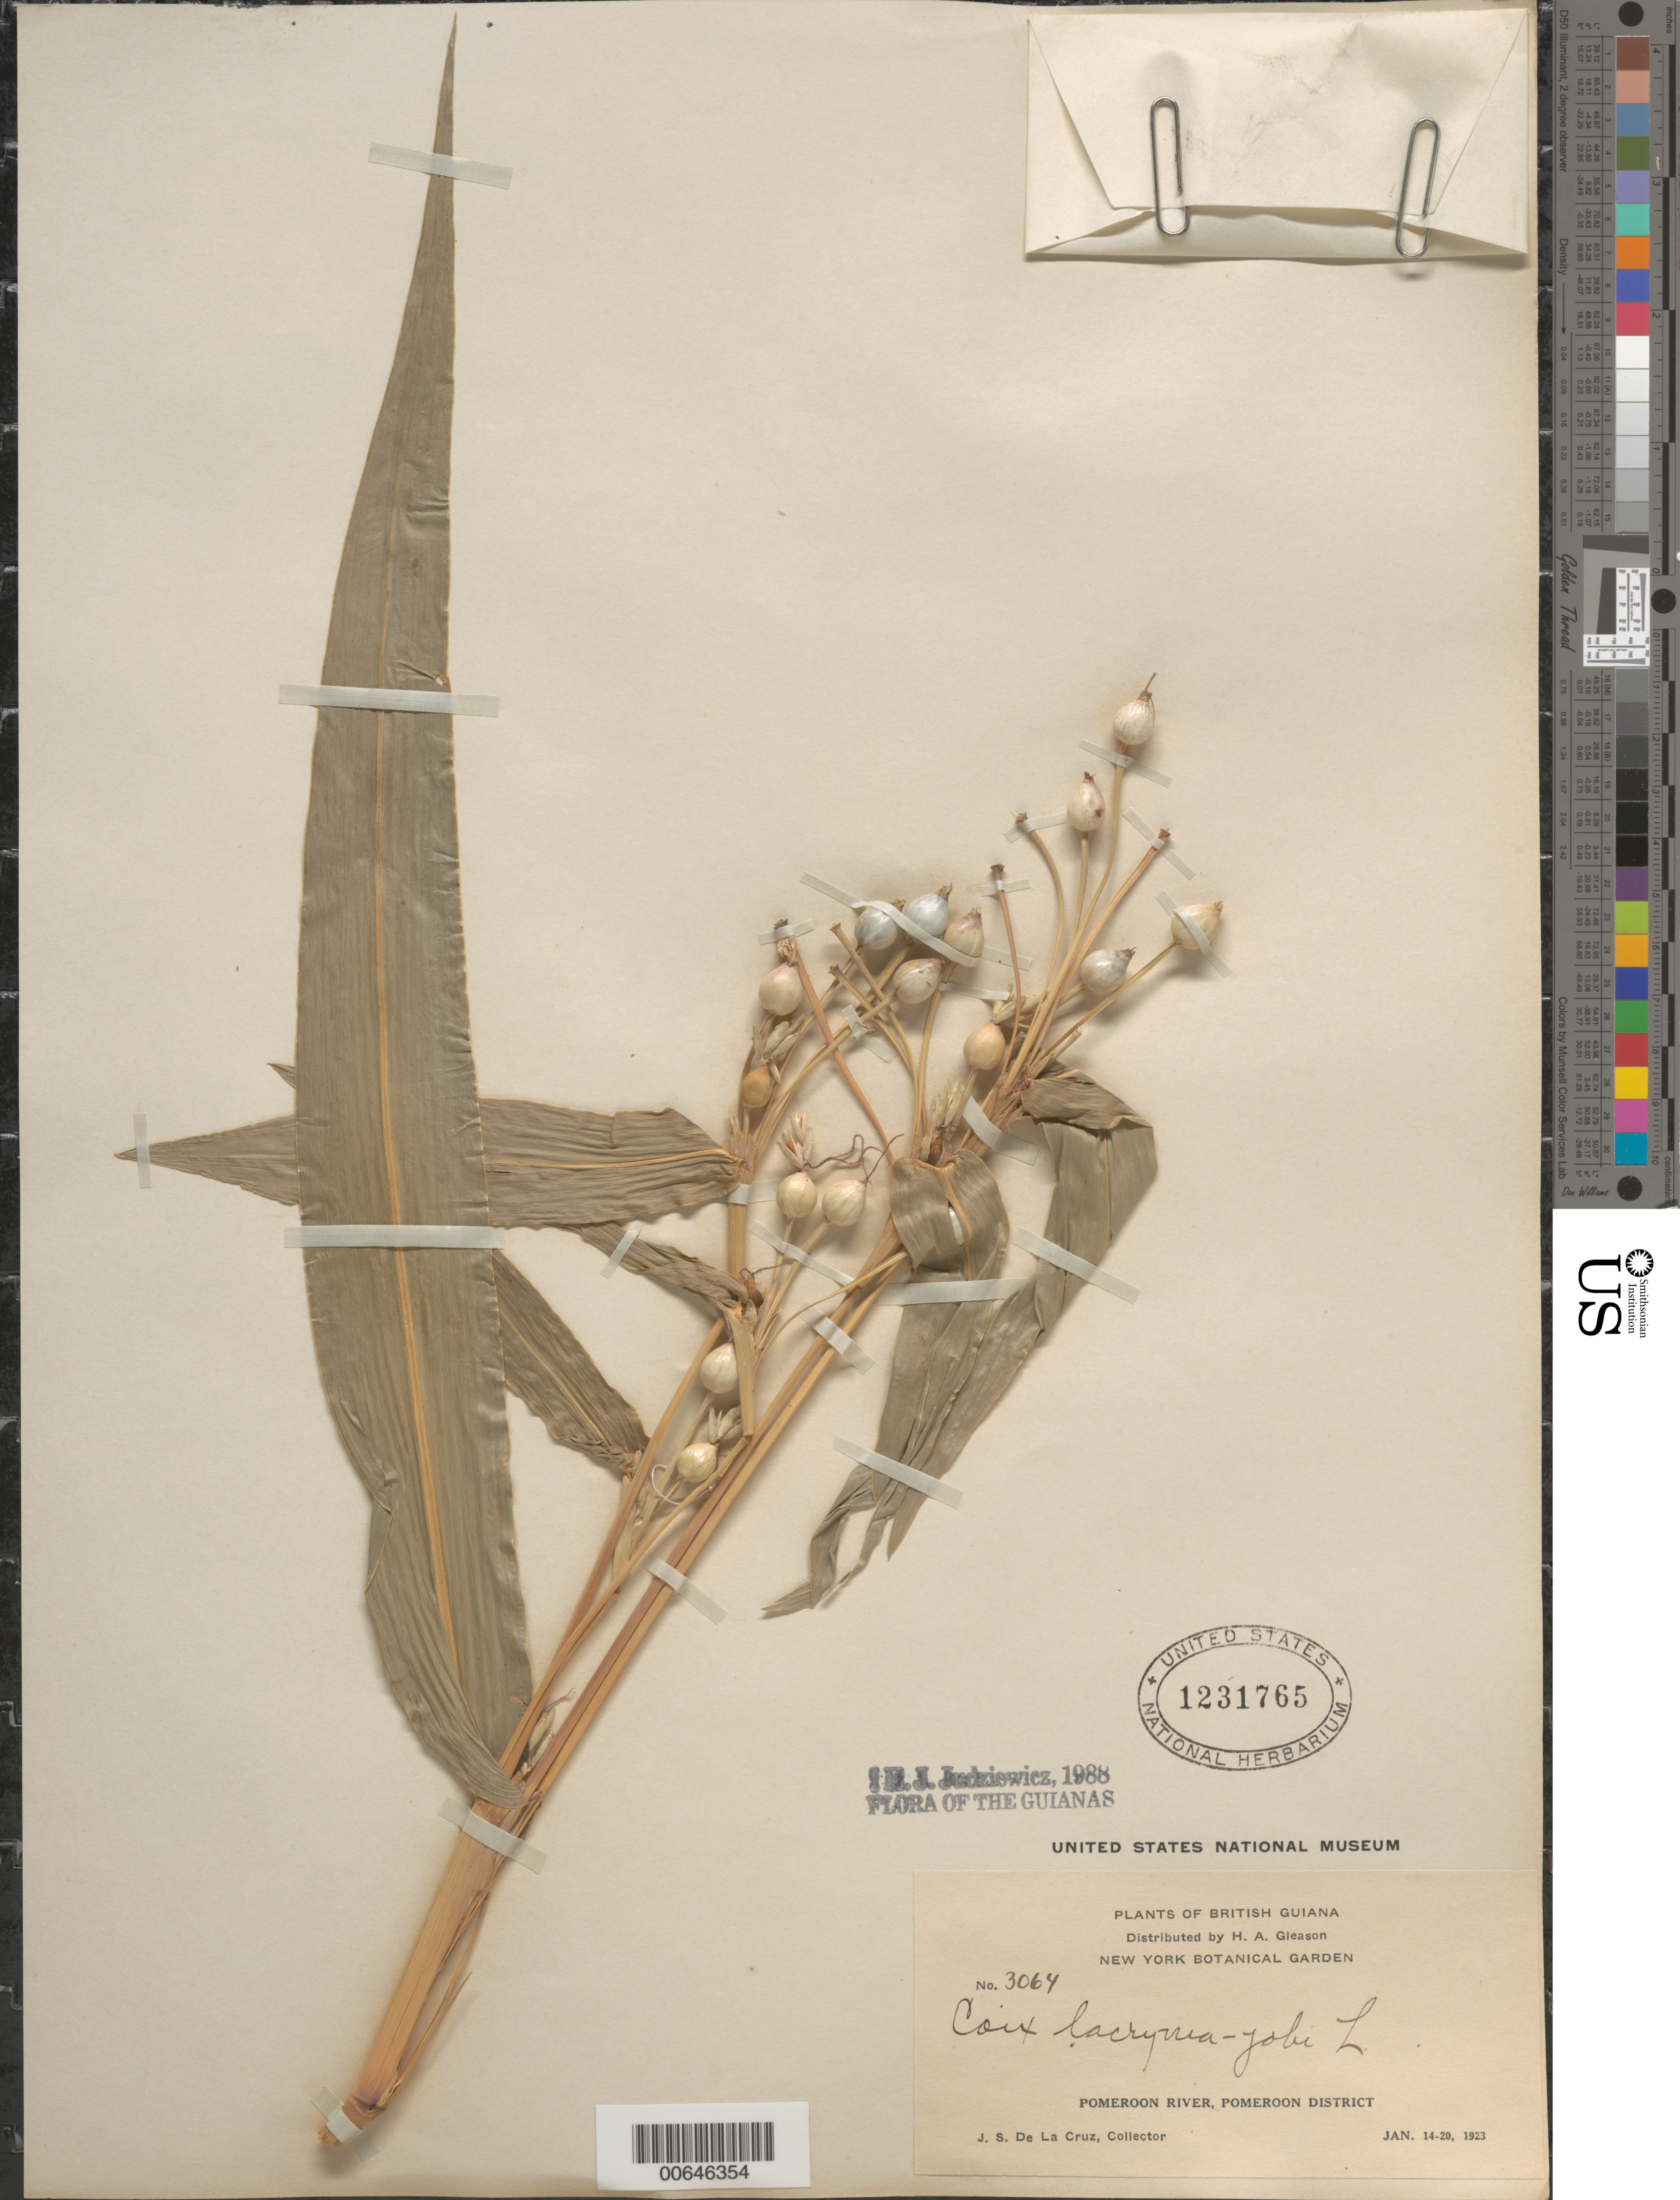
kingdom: Plantae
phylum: Tracheophyta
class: Liliopsida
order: Poales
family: Poaceae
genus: Coix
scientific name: Coix lacryma-jobi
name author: L.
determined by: Judziewicz, E. J.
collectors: J. S. de la Cruz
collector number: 3064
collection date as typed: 14-Jan-23 to 20-Jan-23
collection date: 1923-01-14/1923-01-20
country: Guyana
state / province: Pomeroon-Supenaam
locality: Pomeroon R.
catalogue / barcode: US 1231765